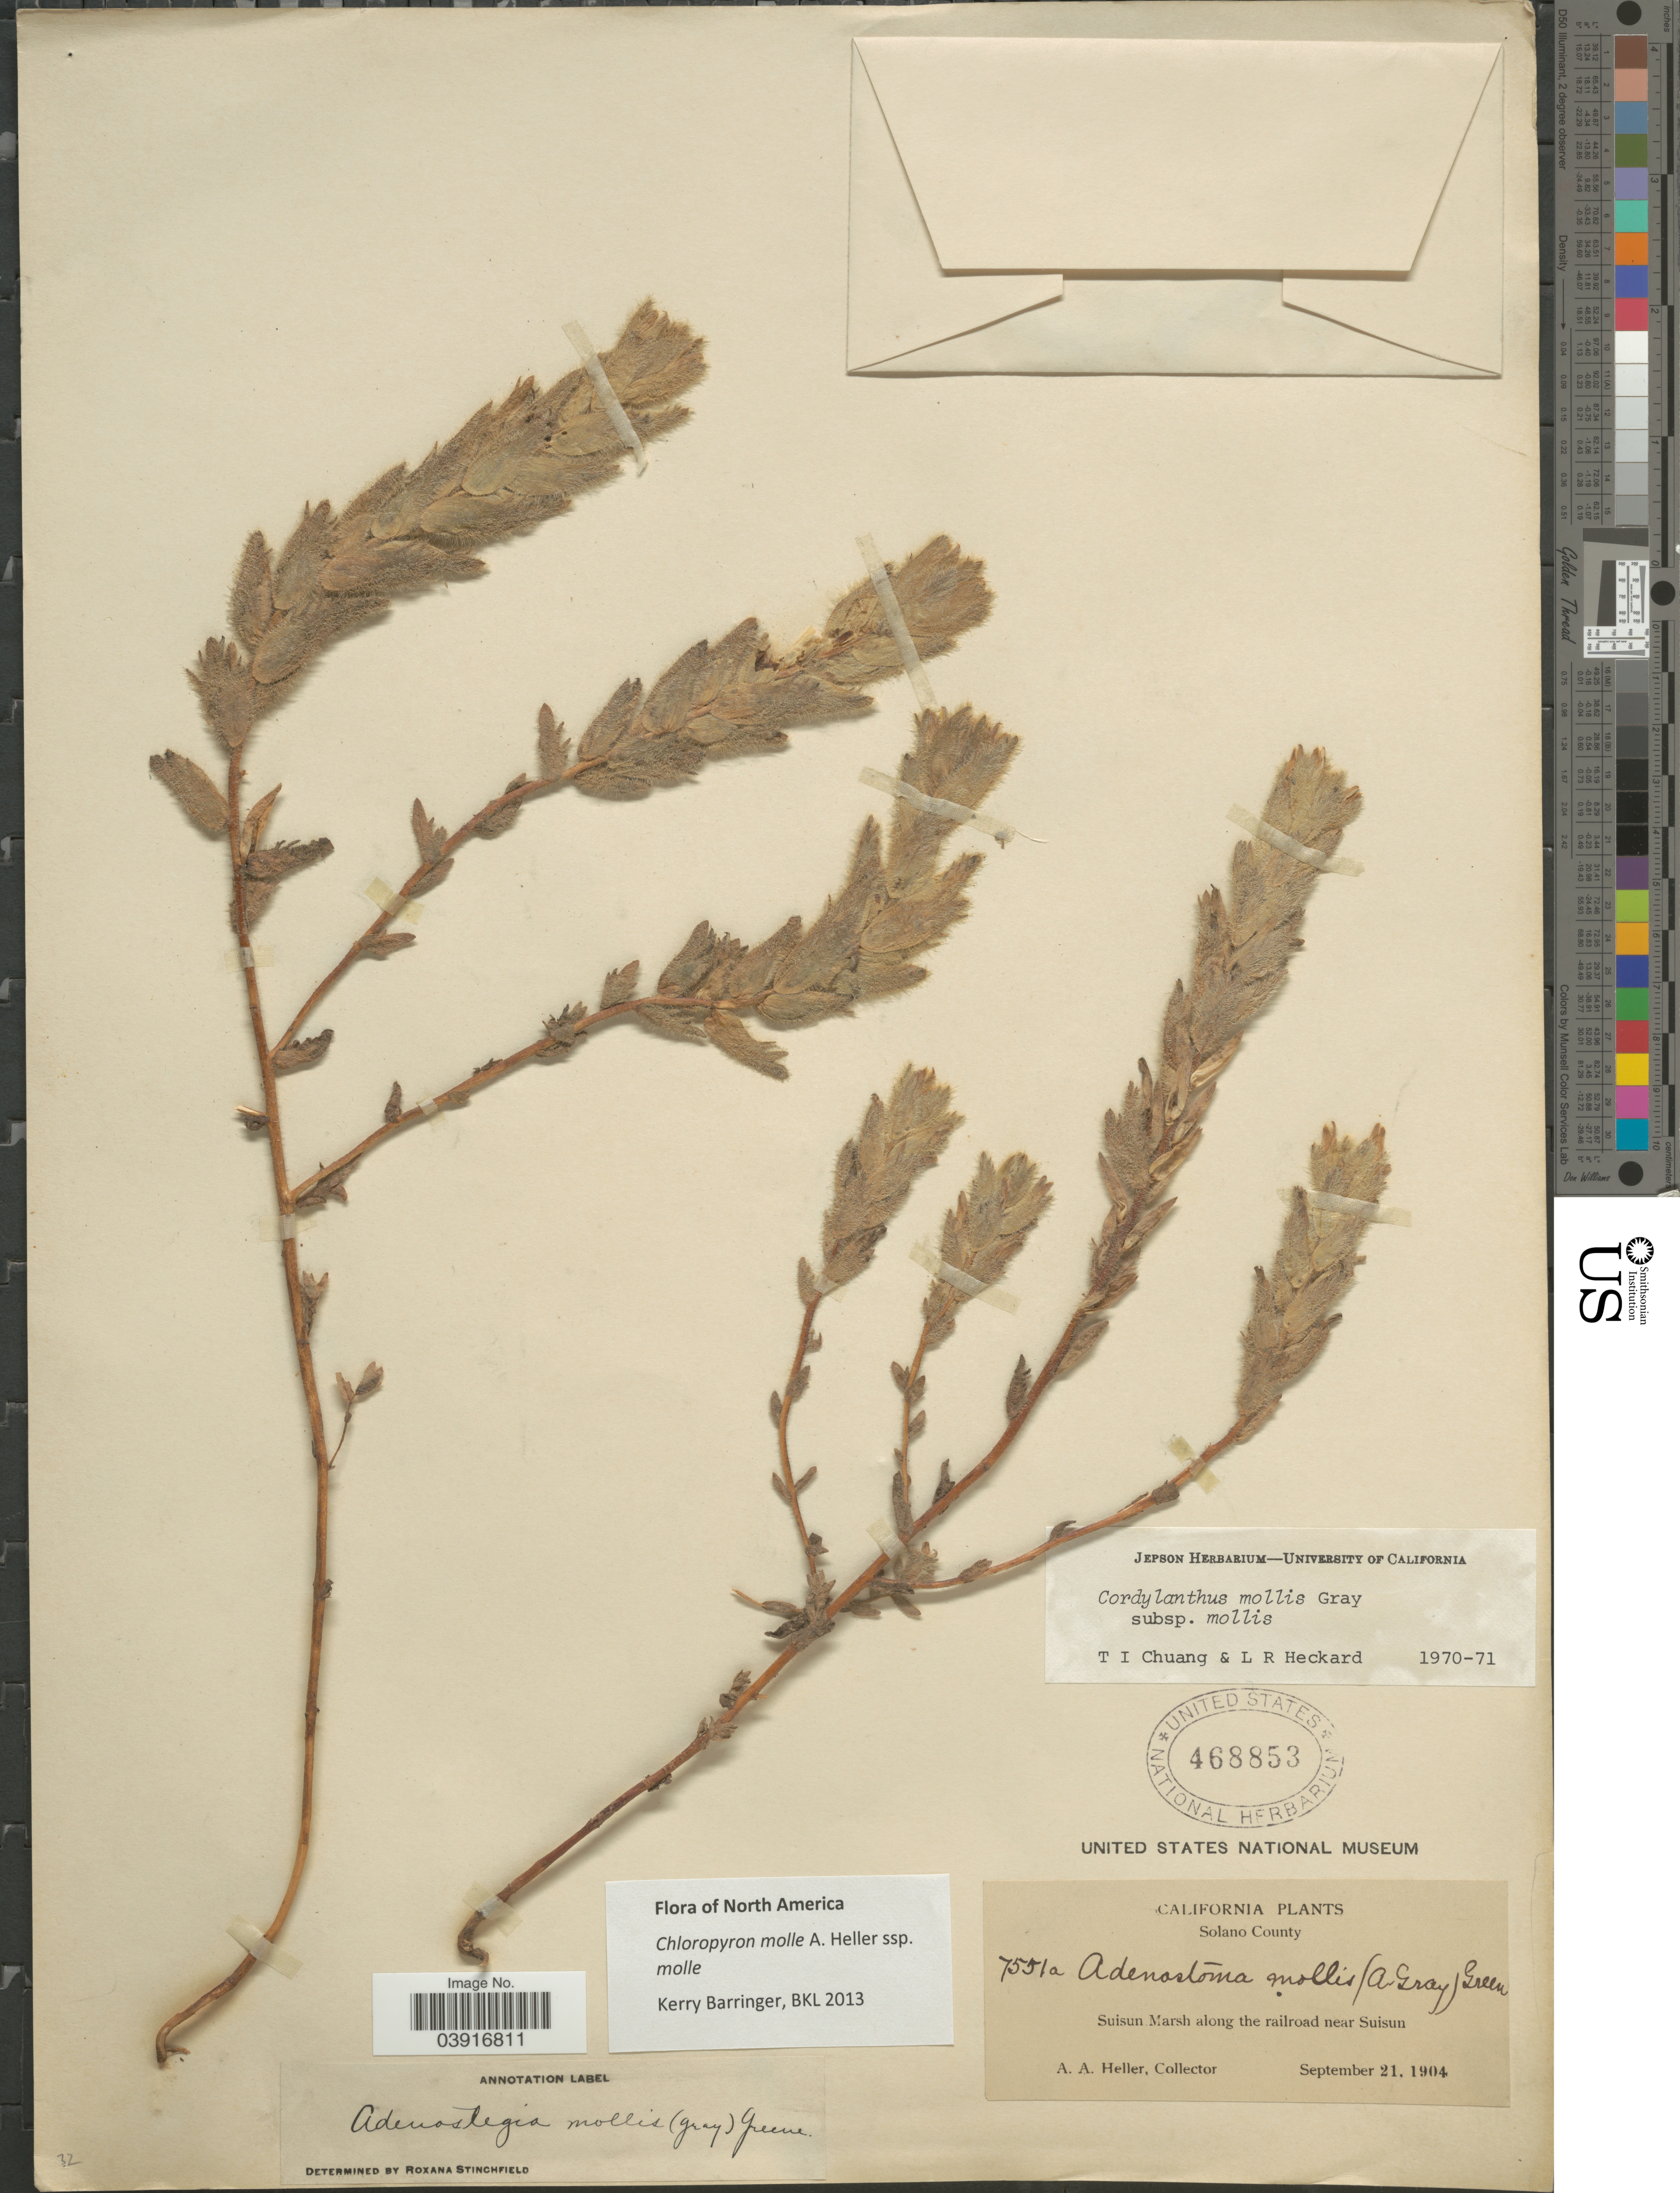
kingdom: Plantae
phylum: Tracheophyta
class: Magnoliopsida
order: Lamiales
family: Orobanchaceae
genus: Chloropyron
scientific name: Chloropyron molle subsp. molle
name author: (A. Gray) A. Heller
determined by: Barringer, K.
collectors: A. A. Heller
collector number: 7551a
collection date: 1904-09-21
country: United States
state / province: California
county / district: Solano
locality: Solano County. Suisun Marsh along the railroad near Suisun.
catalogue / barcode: US 468853